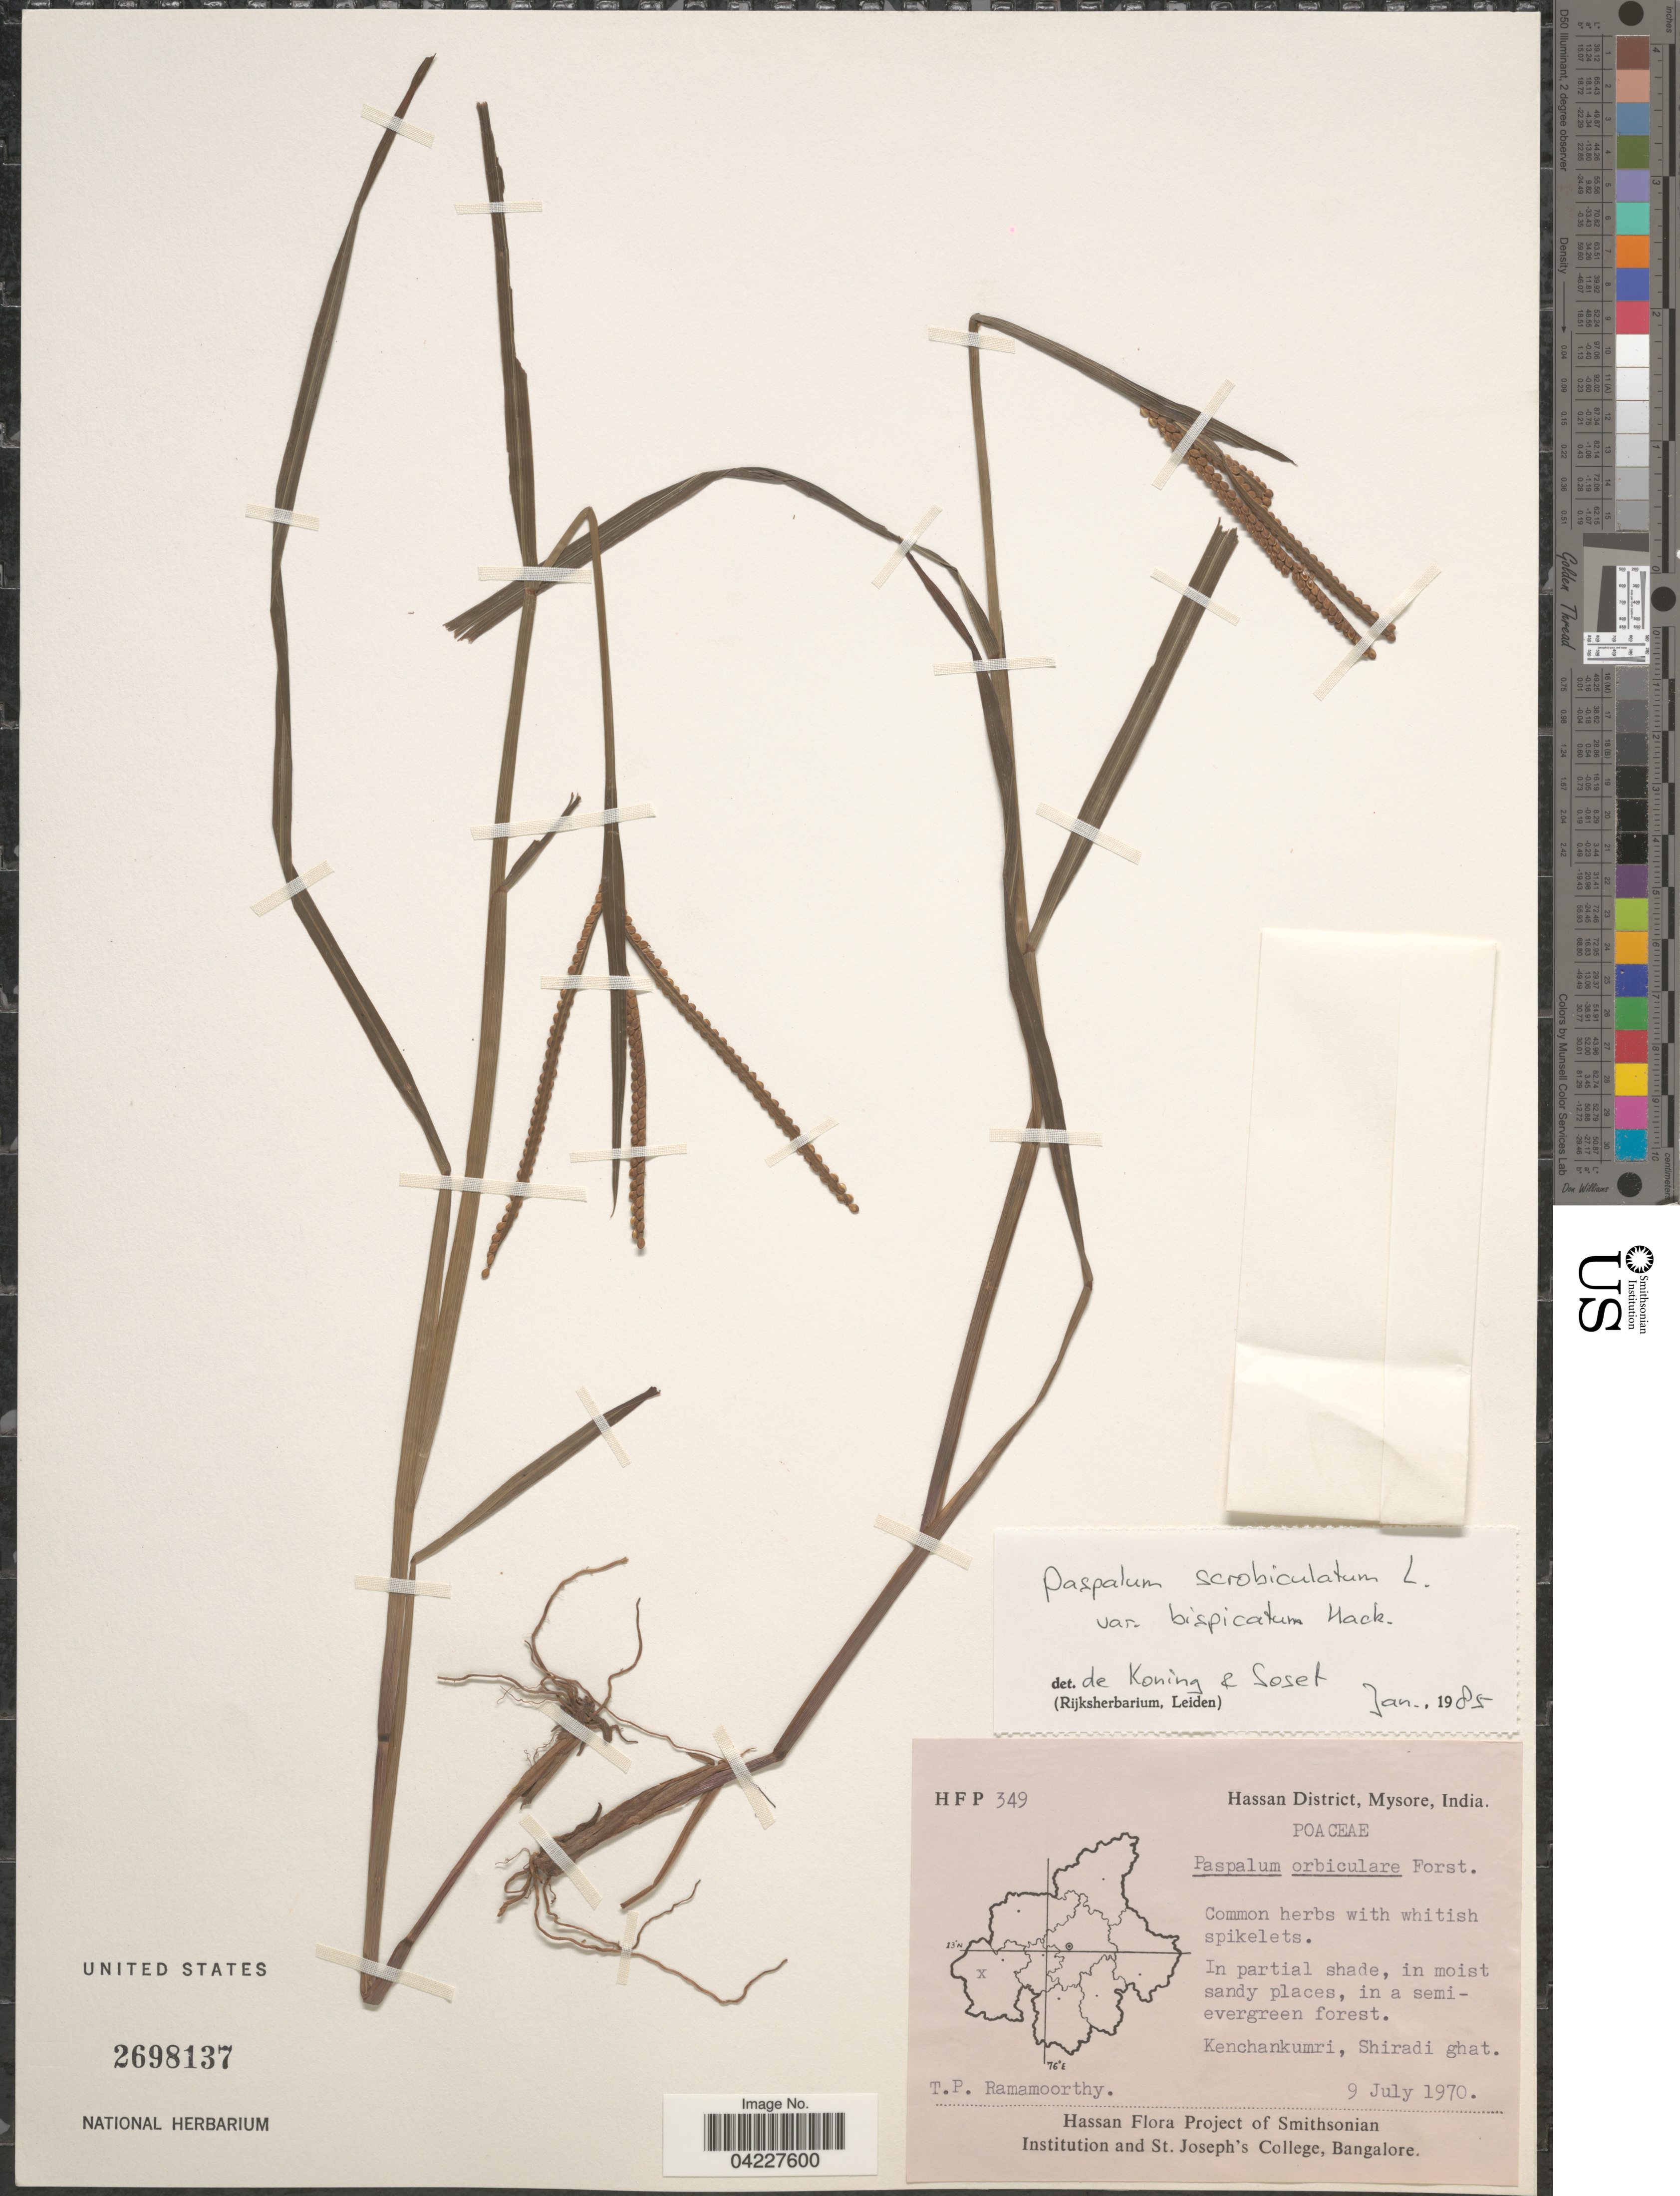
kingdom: Plantae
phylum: Tracheophyta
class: Liliopsida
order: Poales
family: Poaceae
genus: Paspalum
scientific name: Paspalum scrobiculatum var. bispicatum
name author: Hack. ex Merr.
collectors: T. P. Ramamoorthy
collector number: HFP 349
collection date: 1970-07-09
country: India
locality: Hassan District, Mysore. Kenchankumri, Shiradi ghat.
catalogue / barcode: US 2698137